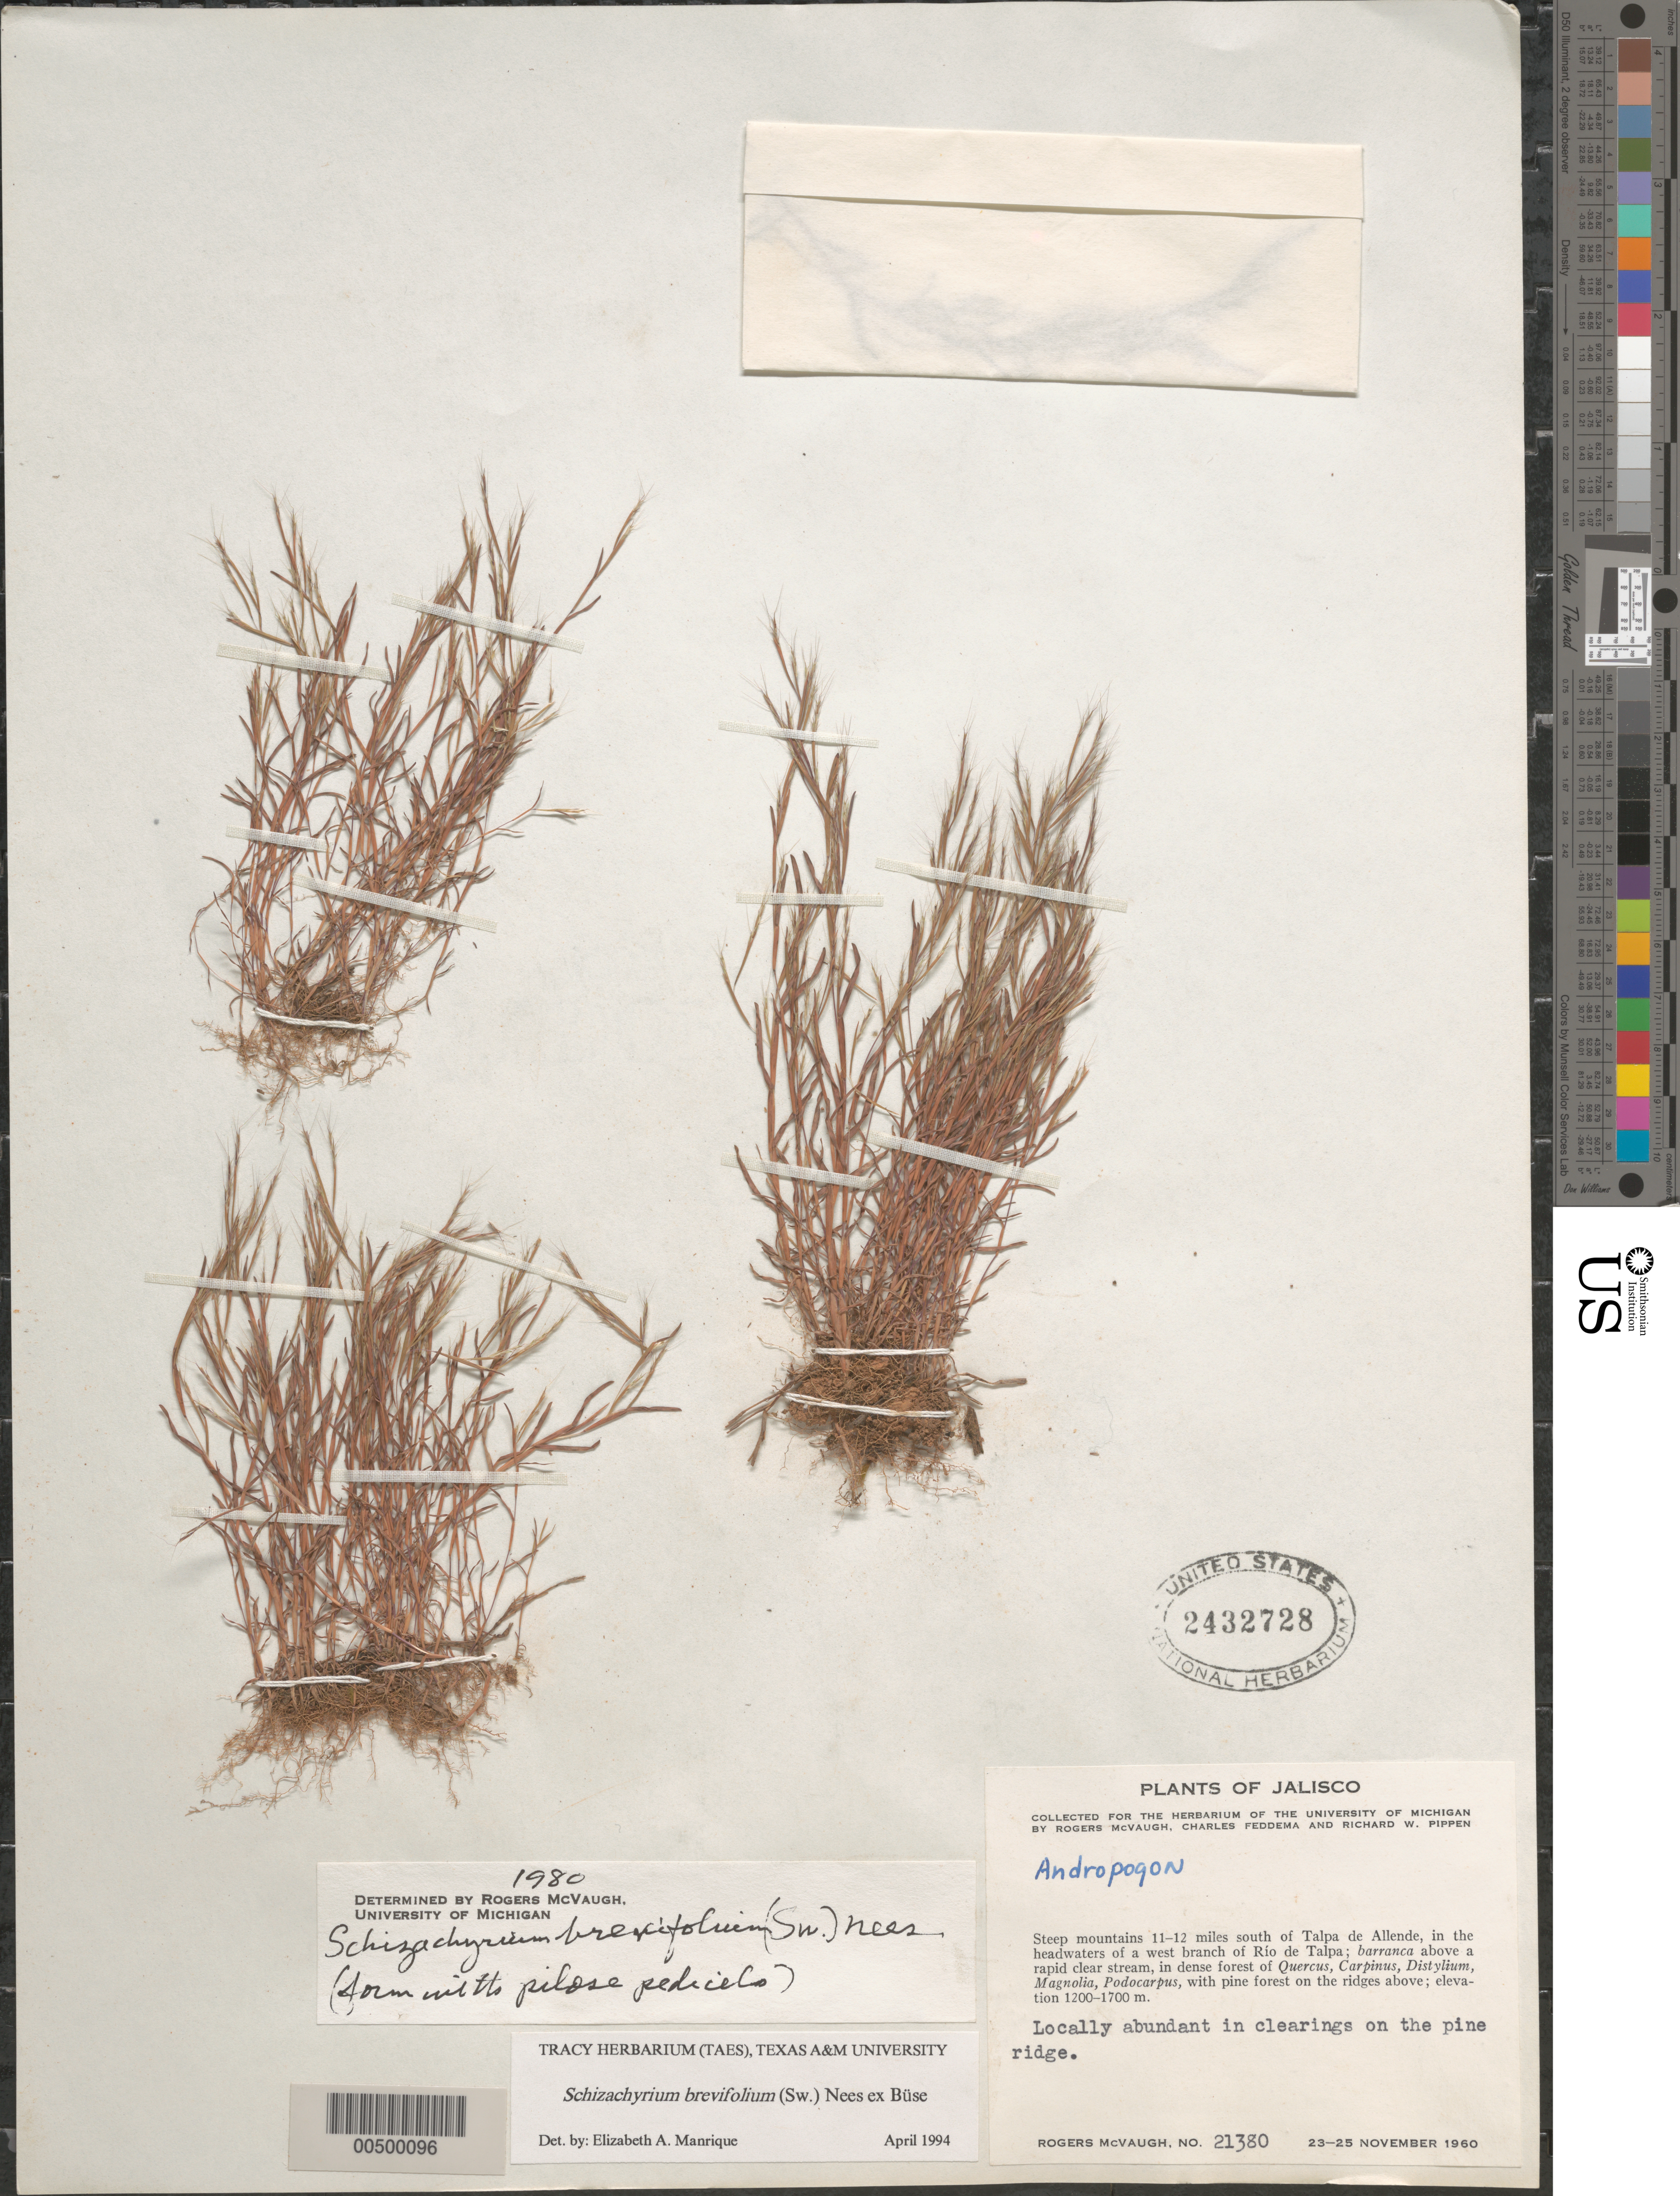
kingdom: Plantae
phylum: Tracheophyta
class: Liliopsida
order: Poales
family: Poaceae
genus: Schizachyrium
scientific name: Schizachyrium brevifolium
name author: (Sw.) Nees ex Büse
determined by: Manrique, E. A.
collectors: R. McVaugh, C. Feddema & R. W. Pippen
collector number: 21380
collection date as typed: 23 Nov 1960 to 25 Nov 1960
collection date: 1960-11-23/1960-11-25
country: Mexico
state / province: Jalisco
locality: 11-12 mi S of Talpa de Allende, in the headwaters of a W branch of Río de Talpa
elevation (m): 1200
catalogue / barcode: US 2432728